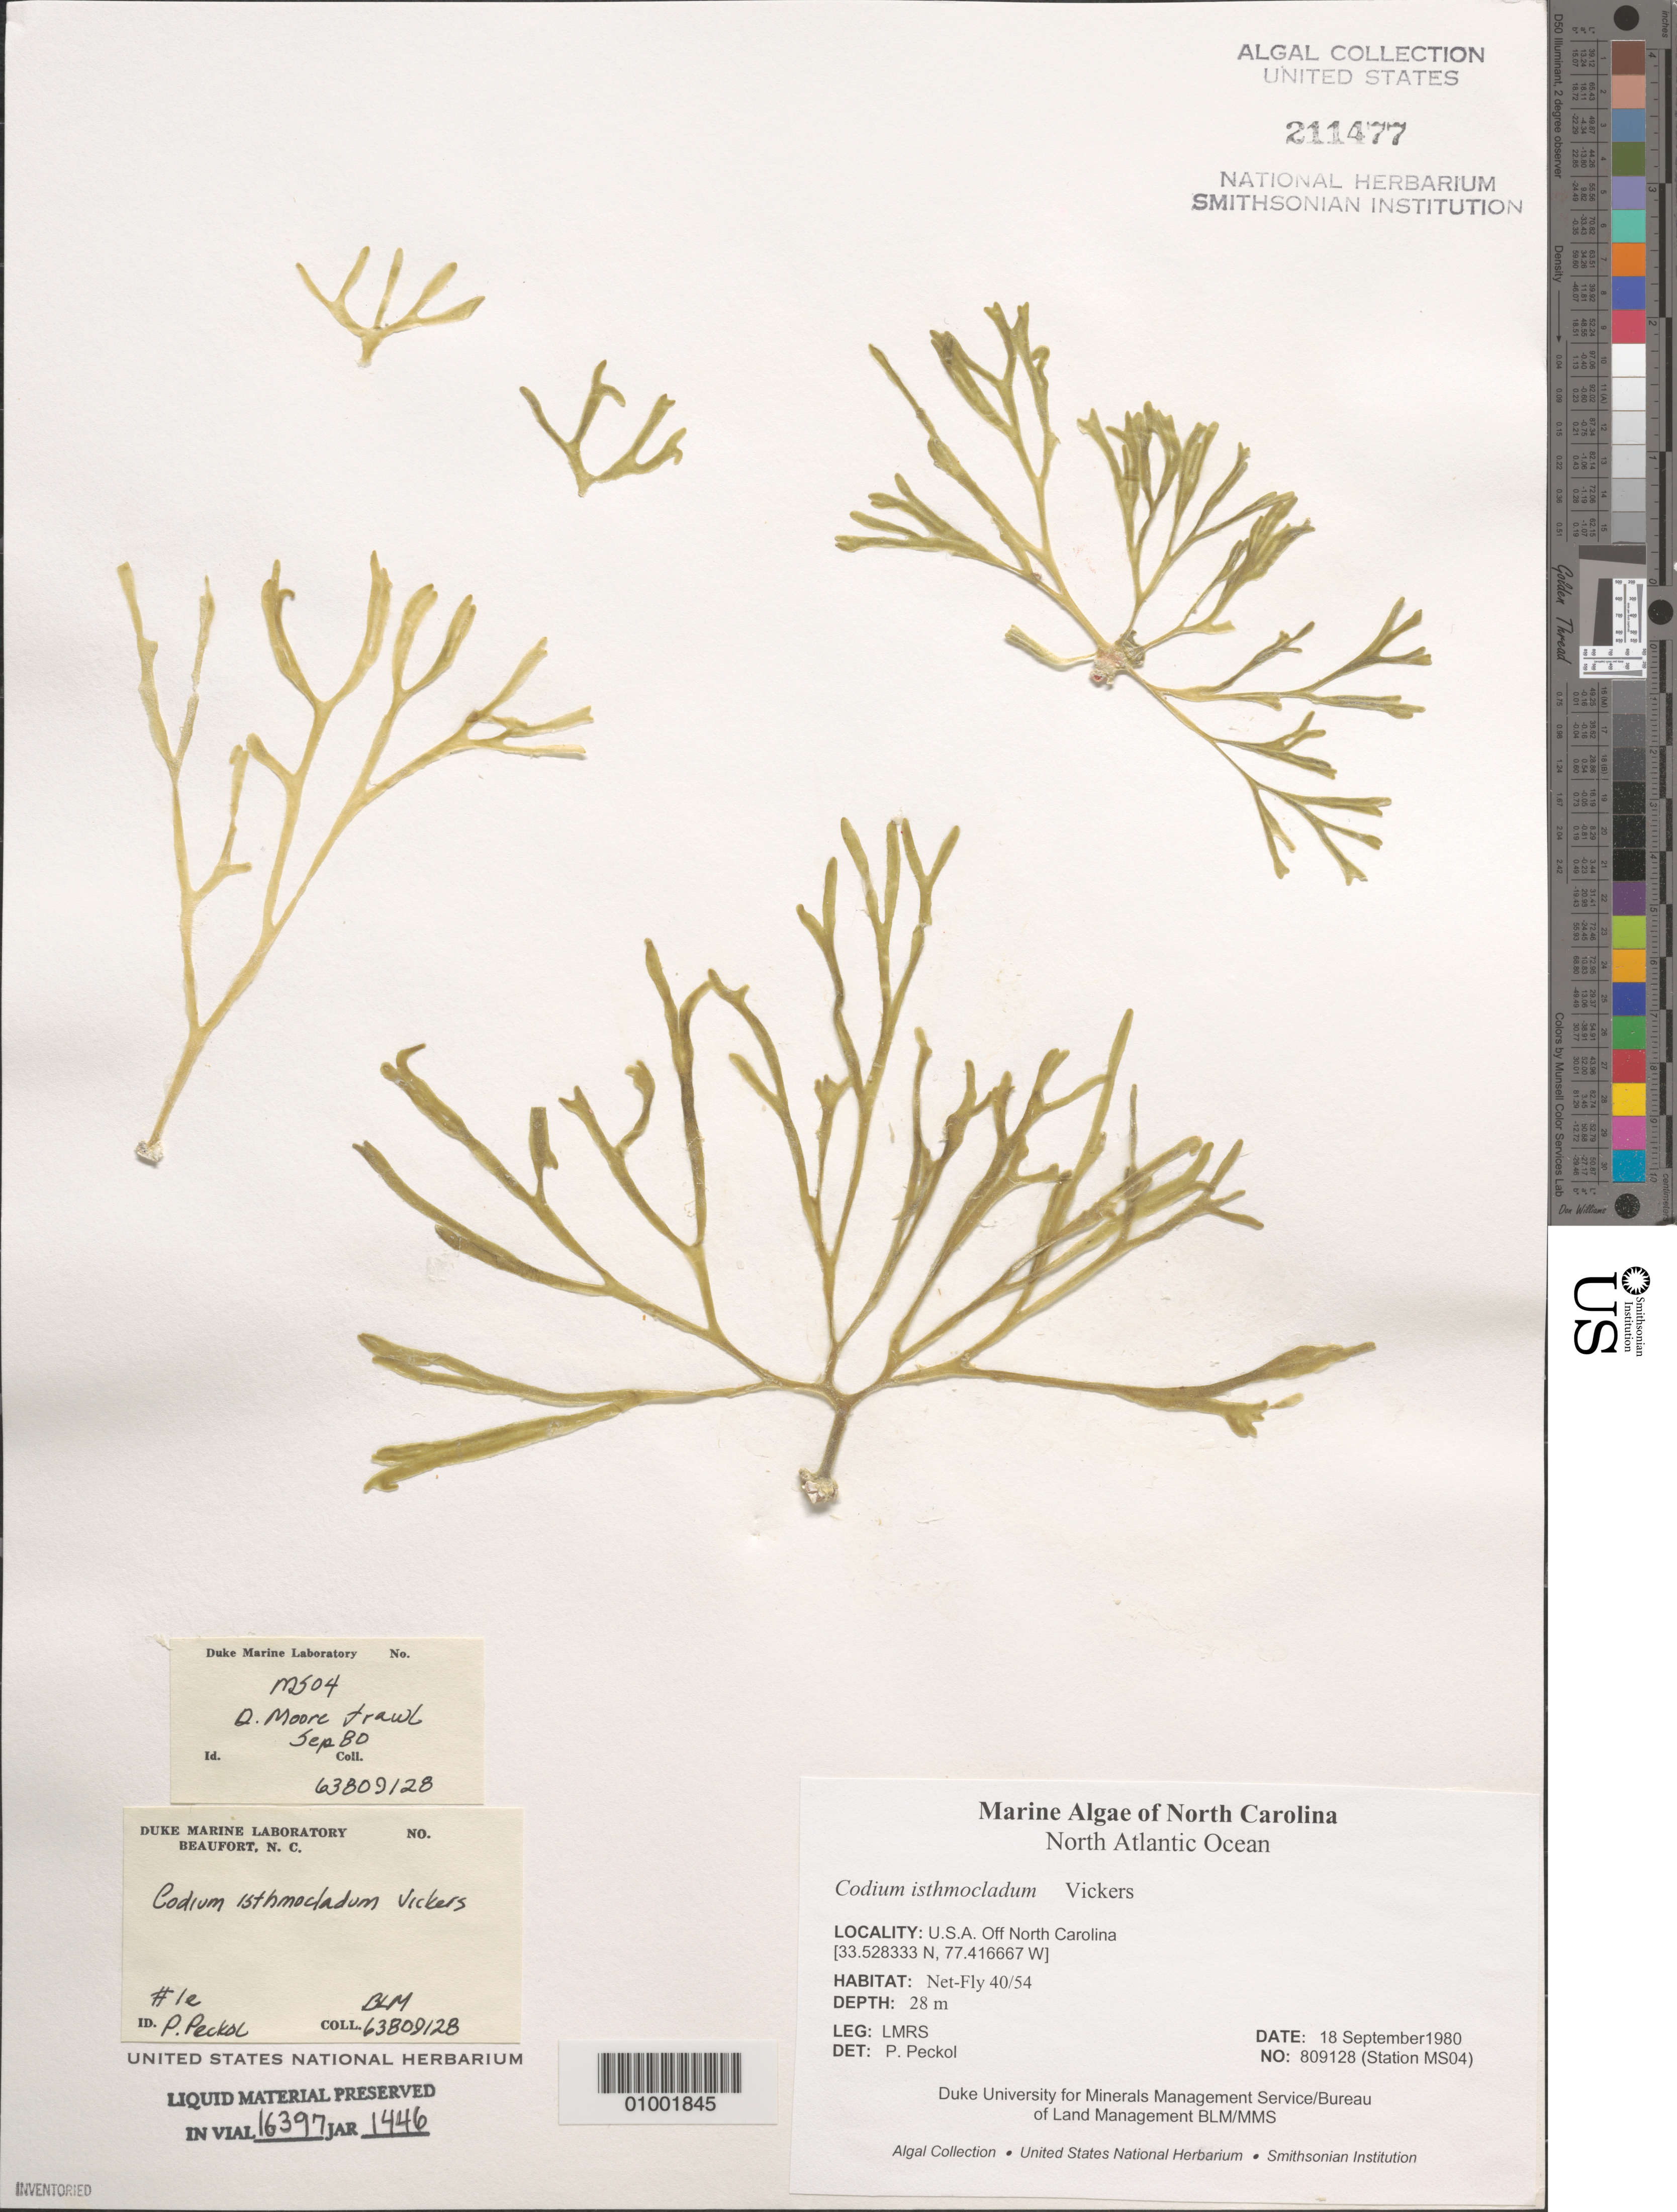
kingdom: Plantae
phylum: Chlorophyta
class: Ulvophyceae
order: Bryopsidales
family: Codiaceae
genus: Codium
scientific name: Codium isthmocladum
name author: Vickers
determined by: Peckol, P.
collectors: LMRS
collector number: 809128 (Station MS04)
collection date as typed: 18 Sep 1980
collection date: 1980-09-18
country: United States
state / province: North Carolina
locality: North Atlantic Ocean off North Carolina coast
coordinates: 33.528333 N, 77.416667 W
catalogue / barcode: US 211477